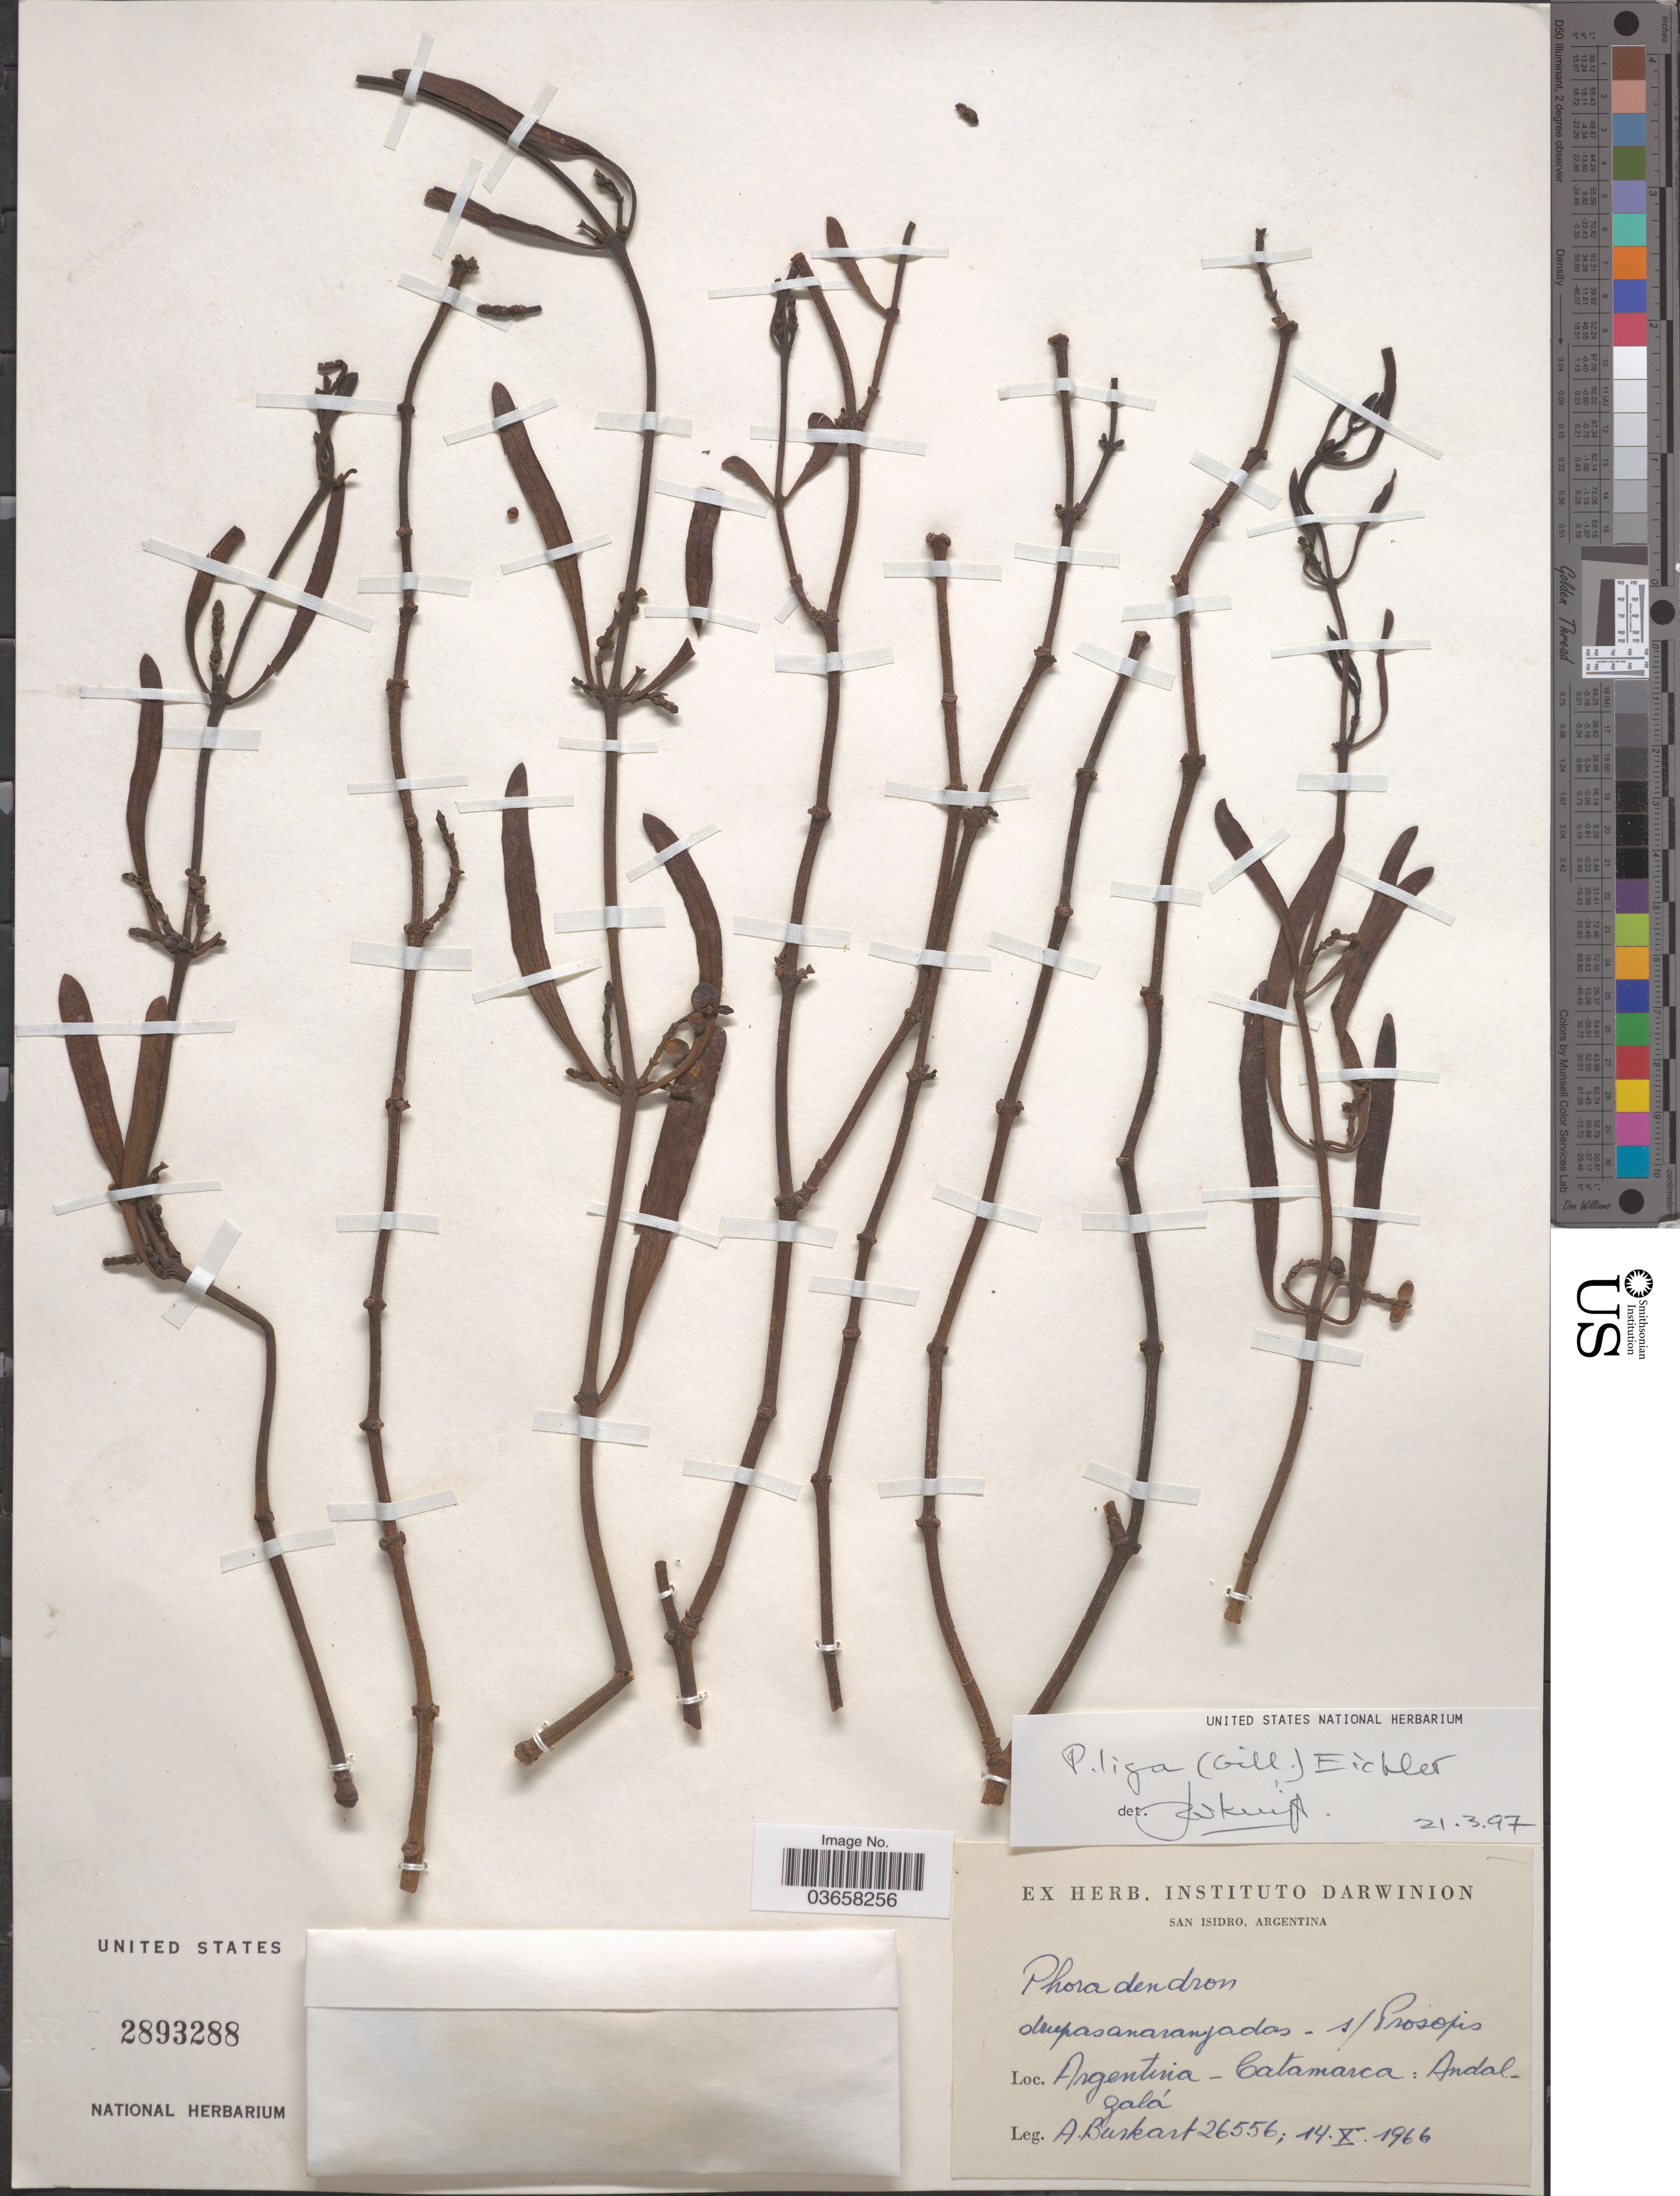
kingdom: Plantae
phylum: Tracheophyta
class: Magnoliopsida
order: Santalales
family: Viscaceae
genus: Phoradendron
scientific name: Phoradendron liga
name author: (Gillies ex Hook. & Arn.) Eichler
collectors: A. E. Burkart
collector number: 26556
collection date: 1966-10-14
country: Argentina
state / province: Catamarca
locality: Andalgalá.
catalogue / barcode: US 2893288